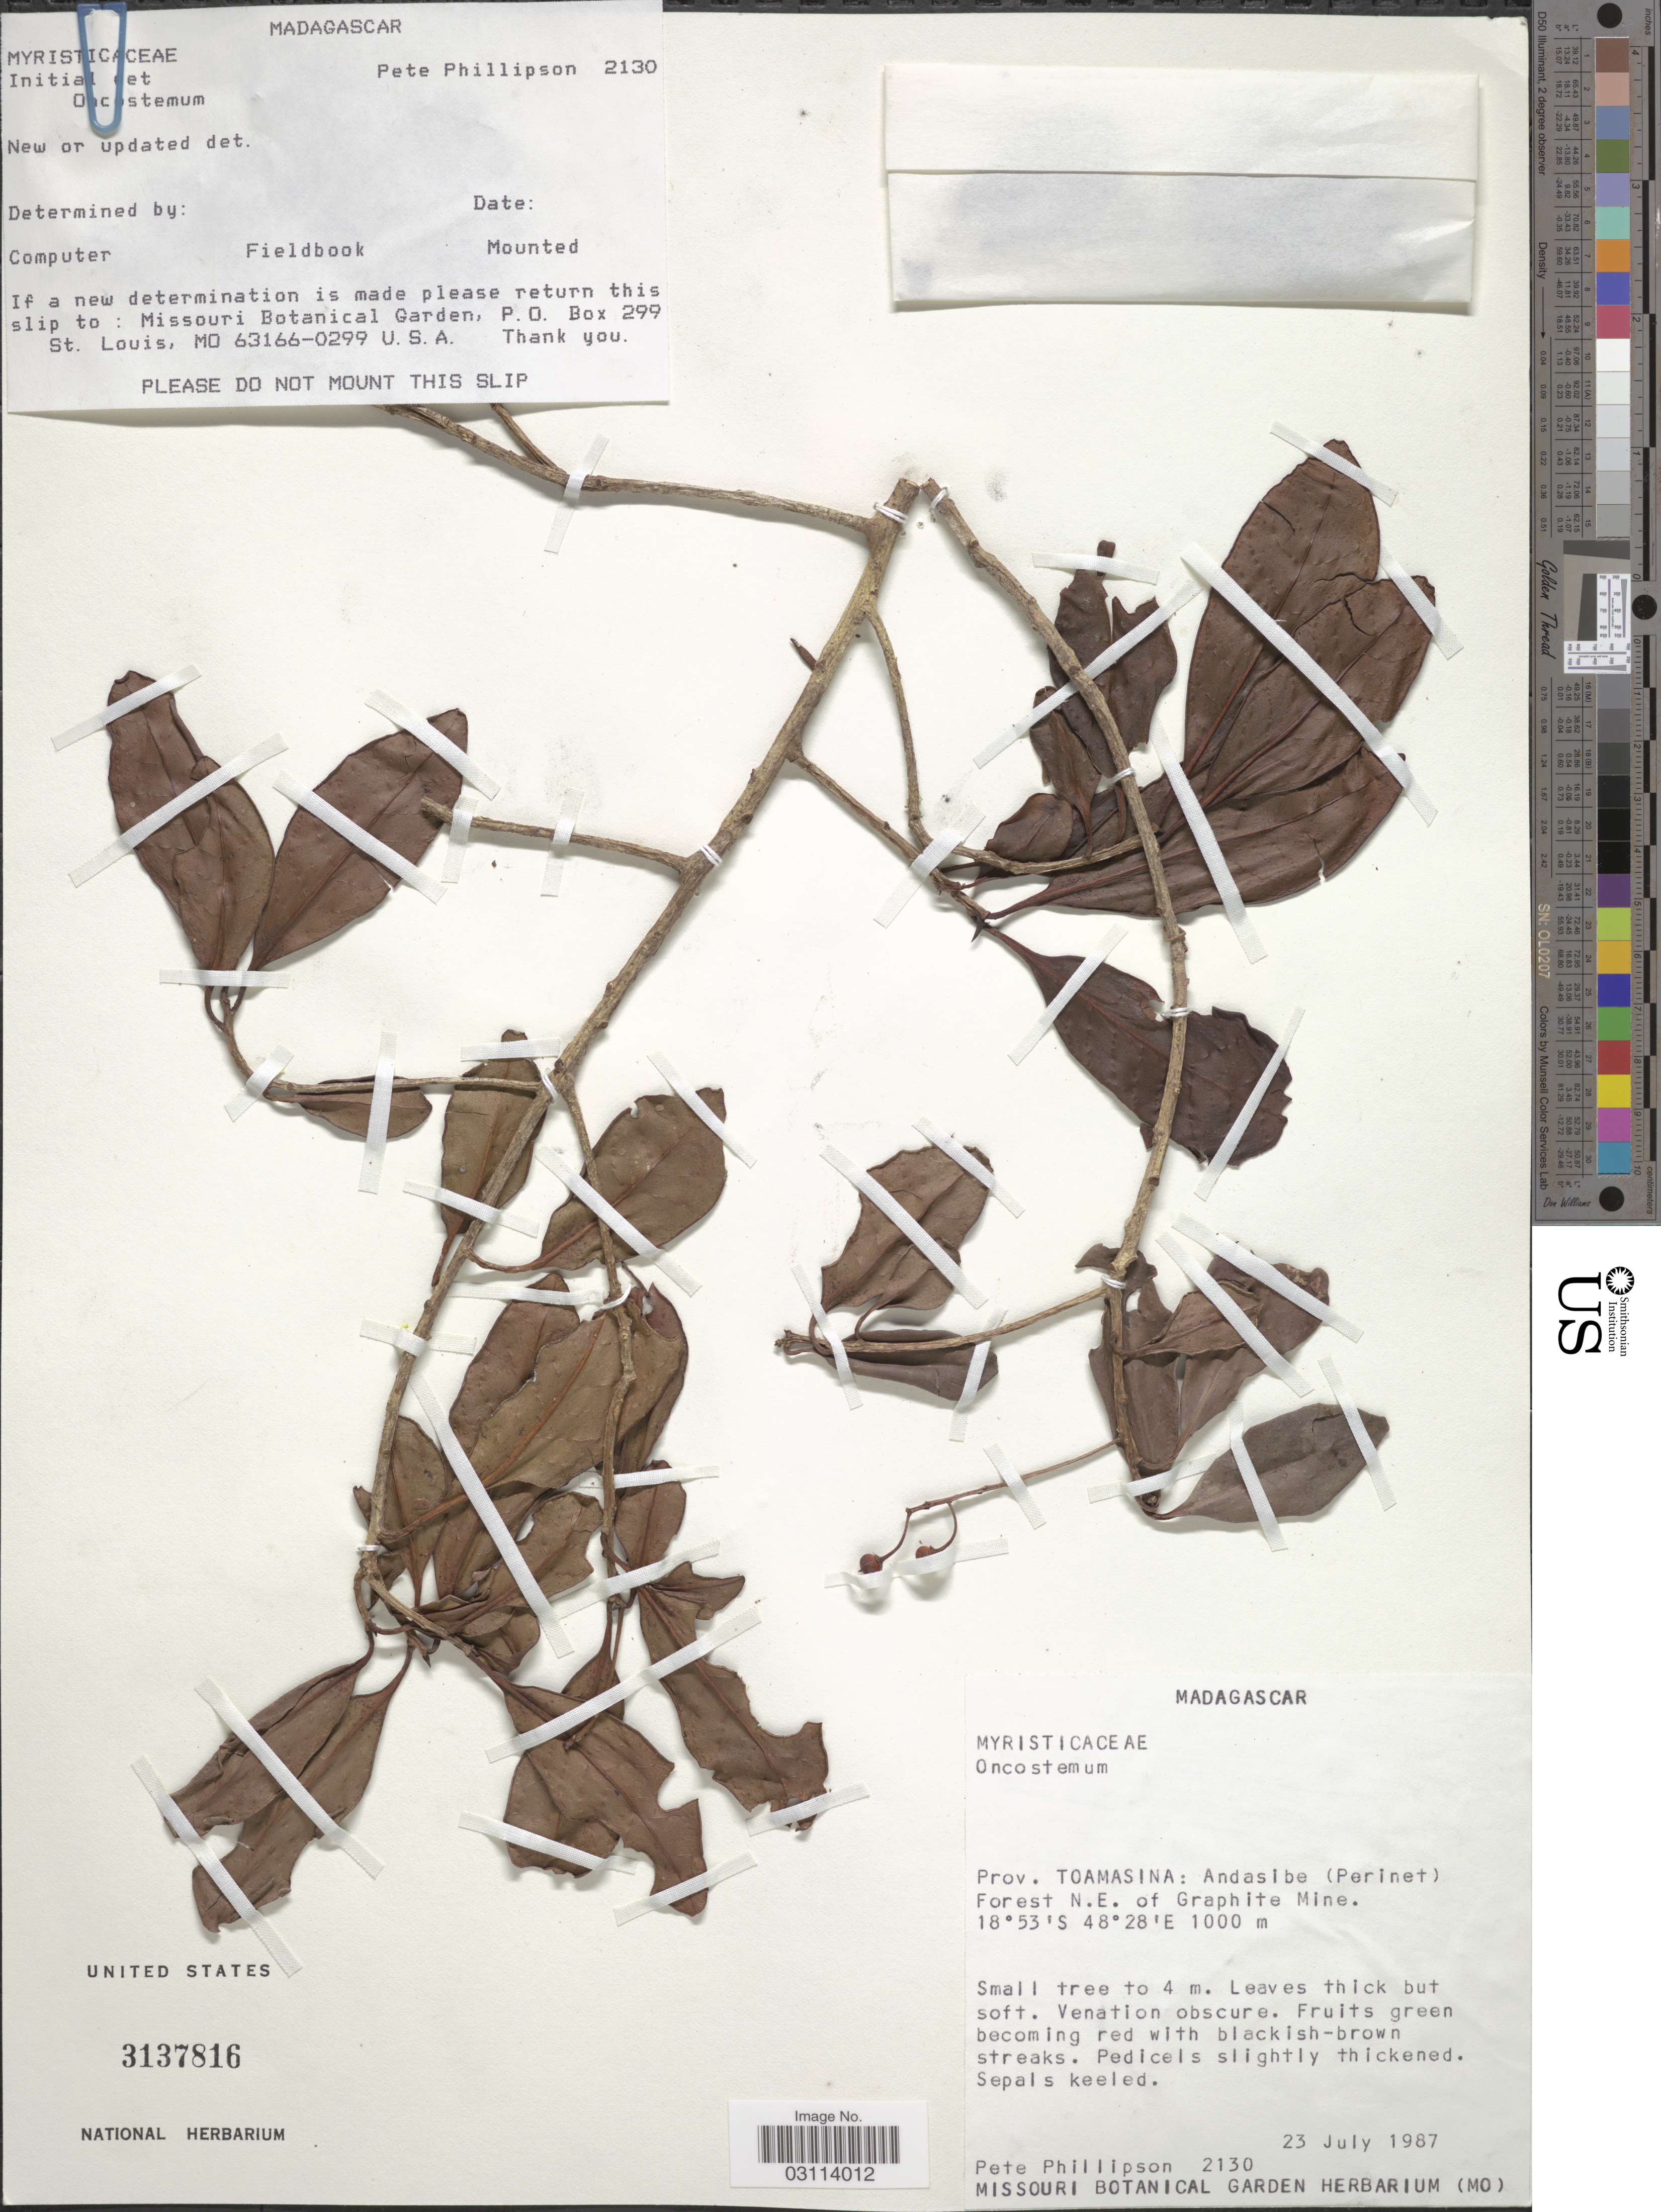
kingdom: Plantae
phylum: Tracheophyta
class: Magnoliopsida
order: Ericales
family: Primulaceae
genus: Oncostemon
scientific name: Oncostemon sp.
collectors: P. B. Phillipson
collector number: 2130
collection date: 1987-07-23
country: Madagascar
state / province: Alaotra Mangoro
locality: Andasibe (Perinet) Forest N.E. of Graphite Mine.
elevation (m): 1000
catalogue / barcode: US 3137816